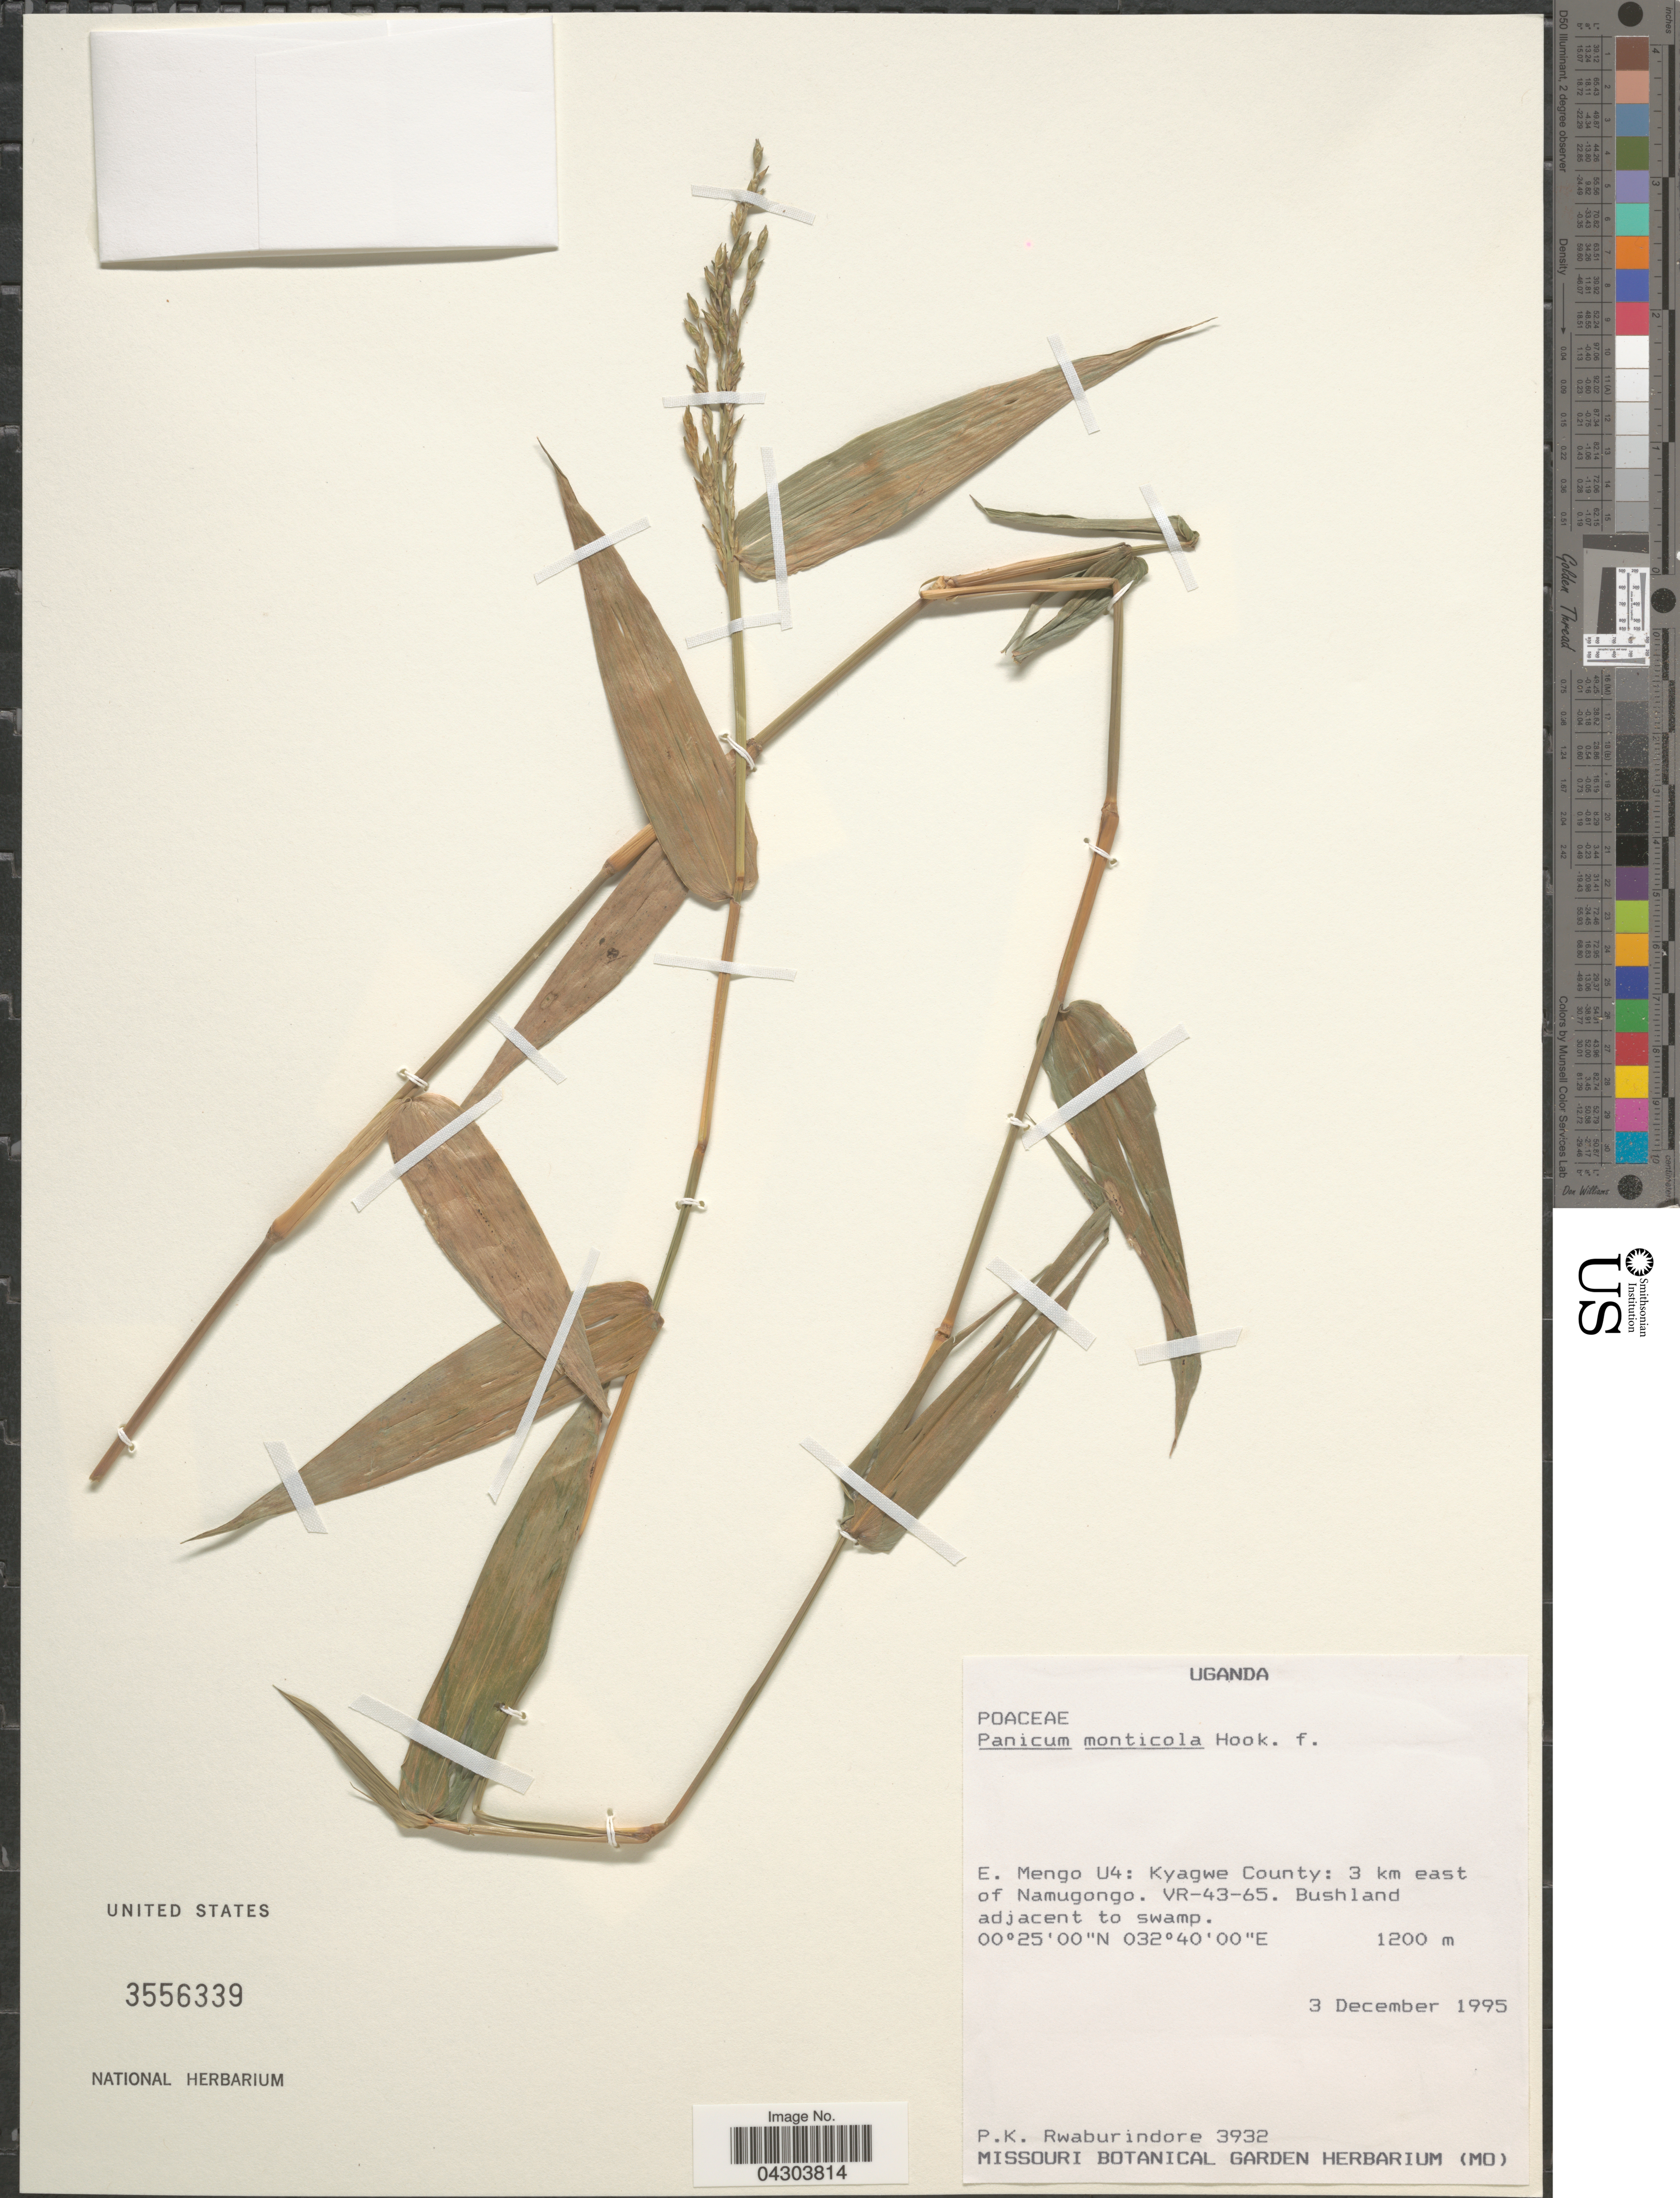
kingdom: Plantae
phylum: Tracheophyta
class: Liliopsida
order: Poales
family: Poaceae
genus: Panicum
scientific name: Panicum monticola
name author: Hillebr.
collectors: P. Rwaburindore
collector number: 3932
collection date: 1995-12-03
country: Uganda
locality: E. Mengo U4: Kyagwe County: 3 km east of Namugongo. VR-43-65.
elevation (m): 1200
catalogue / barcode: US 3556339